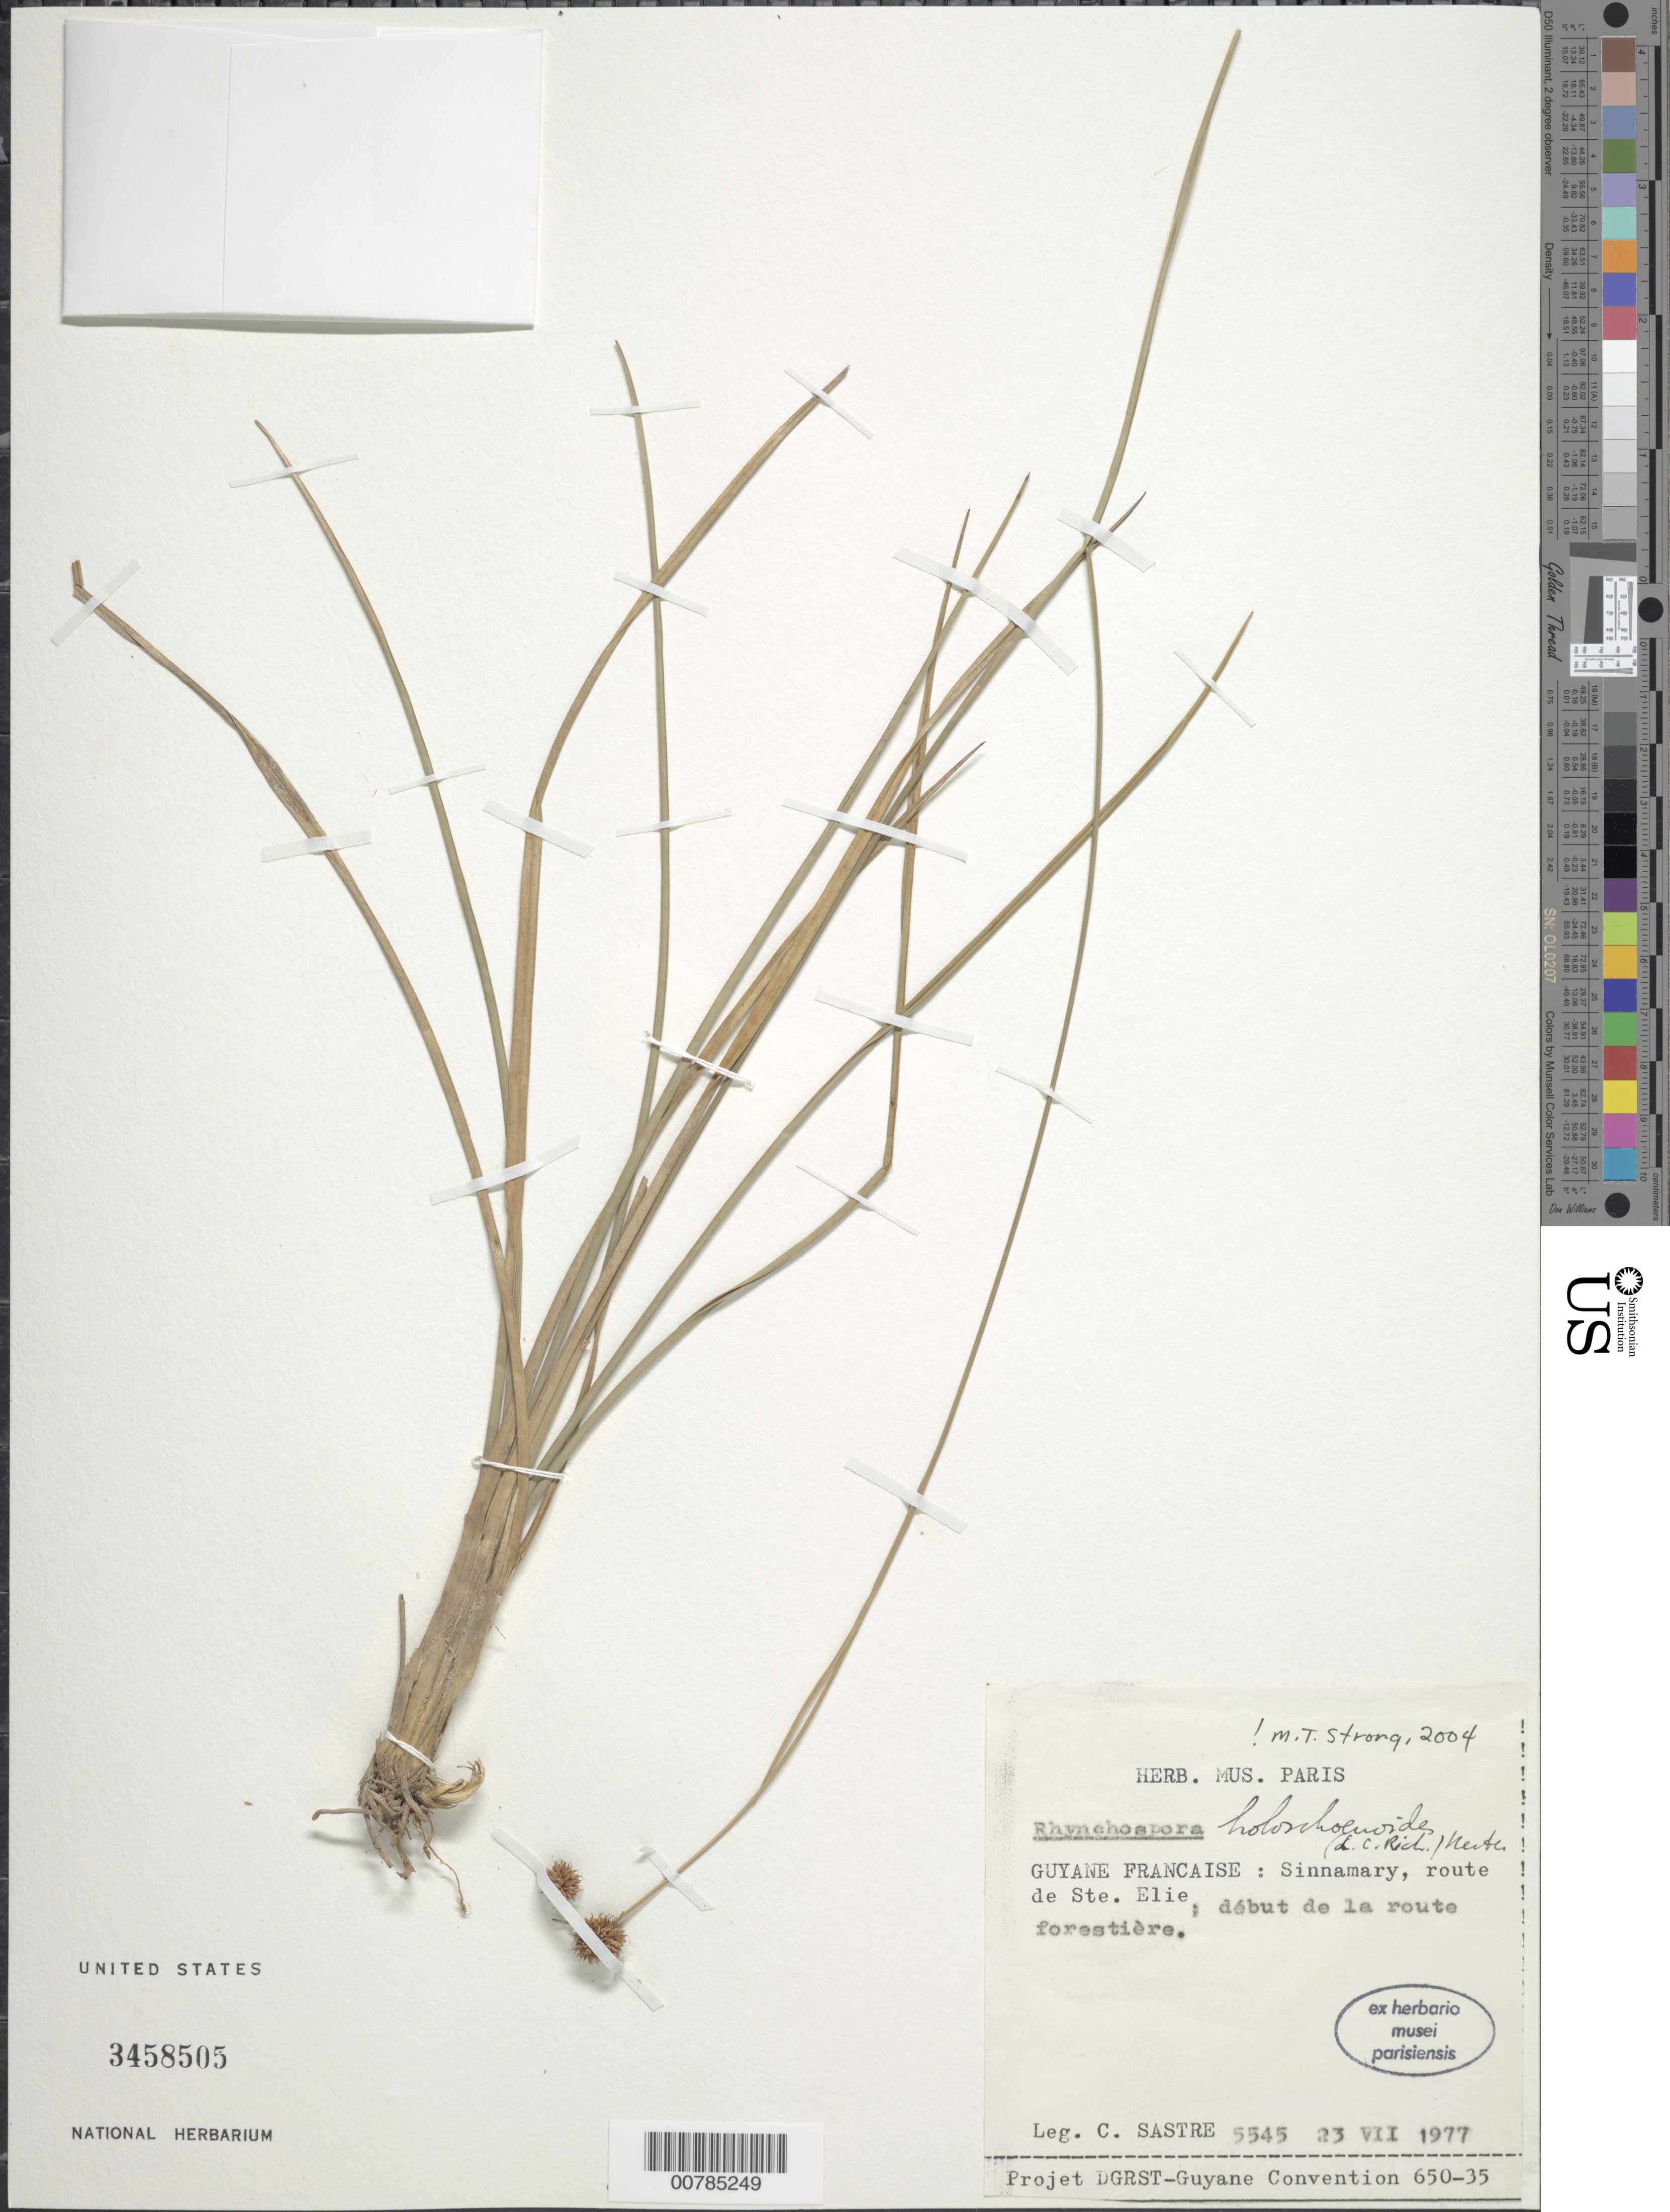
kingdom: Plantae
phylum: Tracheophyta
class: Liliopsida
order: Poales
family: Cyperaceae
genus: Rhynchospora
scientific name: Rhynchospora holoschoenoides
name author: (Rich.) Herter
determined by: Strong, M. T., (US), Smithsonian Institution - National Museum of Natural History (UNITED STATES)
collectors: C. H. L. Sastre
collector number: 5545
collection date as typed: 23-Jul-77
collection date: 1977-07-23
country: French Guiana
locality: Sinnamary, Route de Ste. Elie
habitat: Debut de la route forestiere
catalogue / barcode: US 3458505